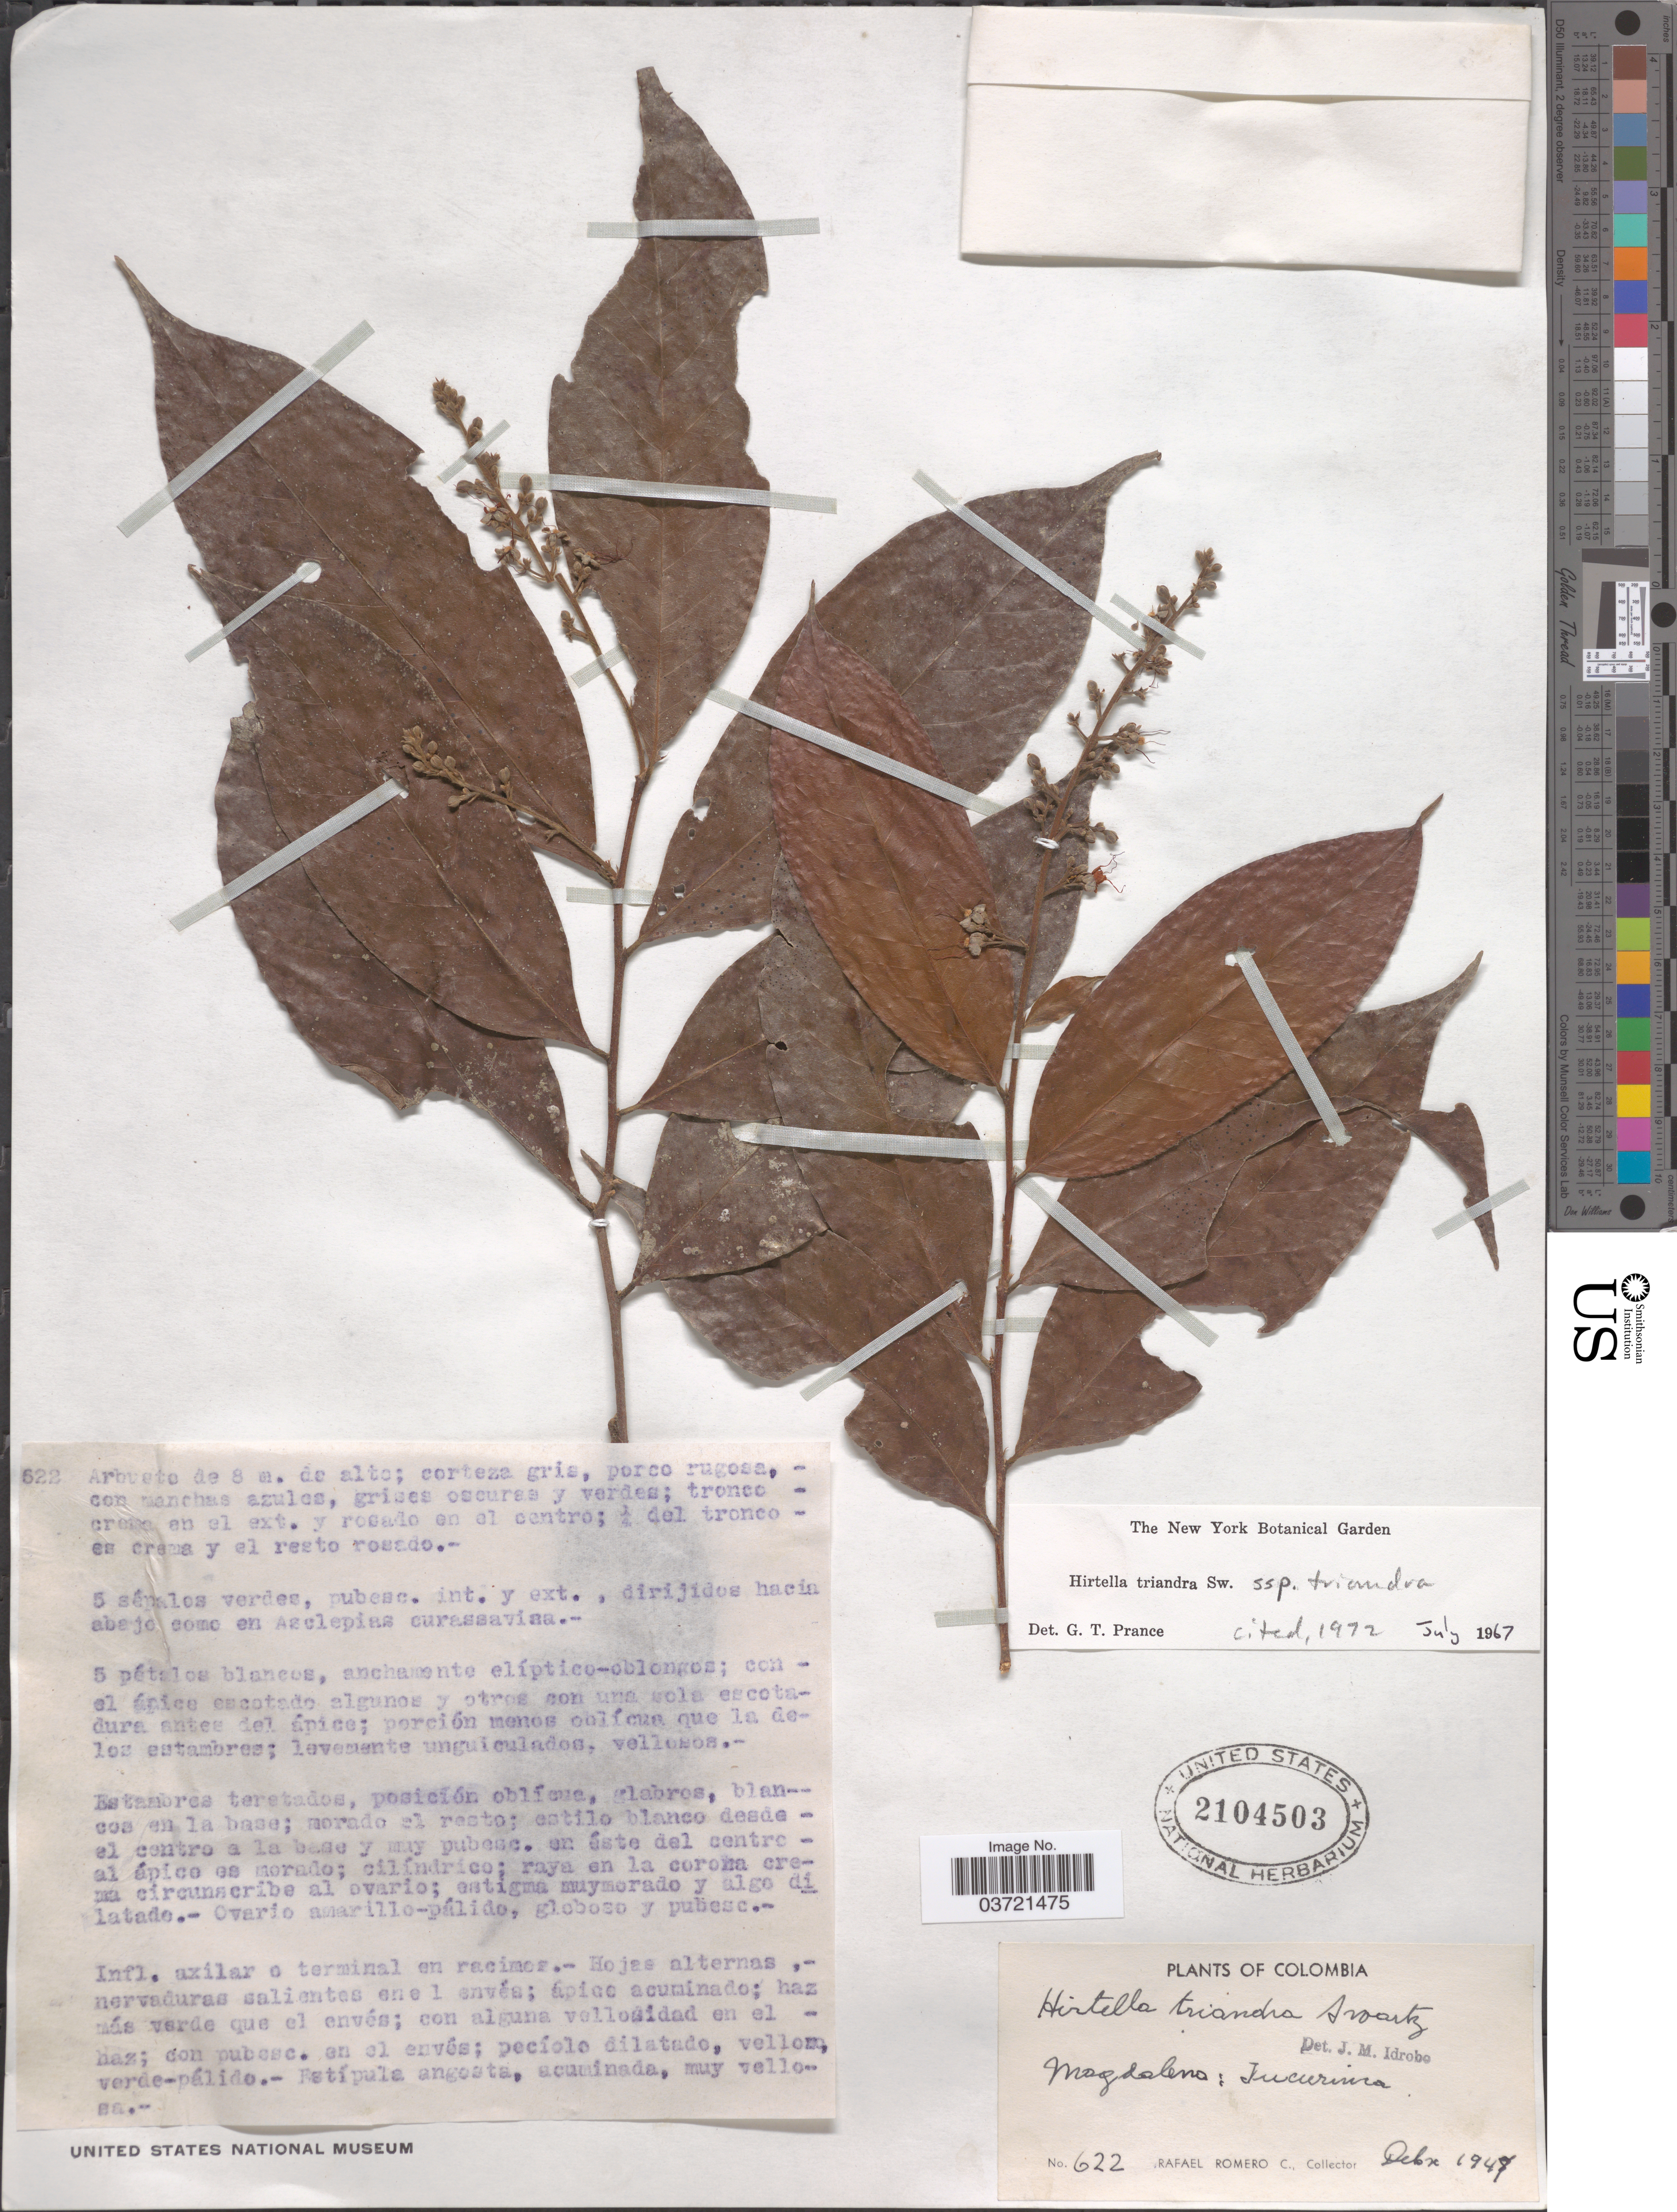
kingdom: Plantae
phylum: Tracheophyta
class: Magnoliopsida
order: Malpighiales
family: Chrysobalanaceae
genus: Hirtella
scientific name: Hirtella triandra subsp. triandra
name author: Sw.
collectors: R. Romero Castañeda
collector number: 622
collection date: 1948-12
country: Colombia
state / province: Magdalena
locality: Tucurima.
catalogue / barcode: US 2104503